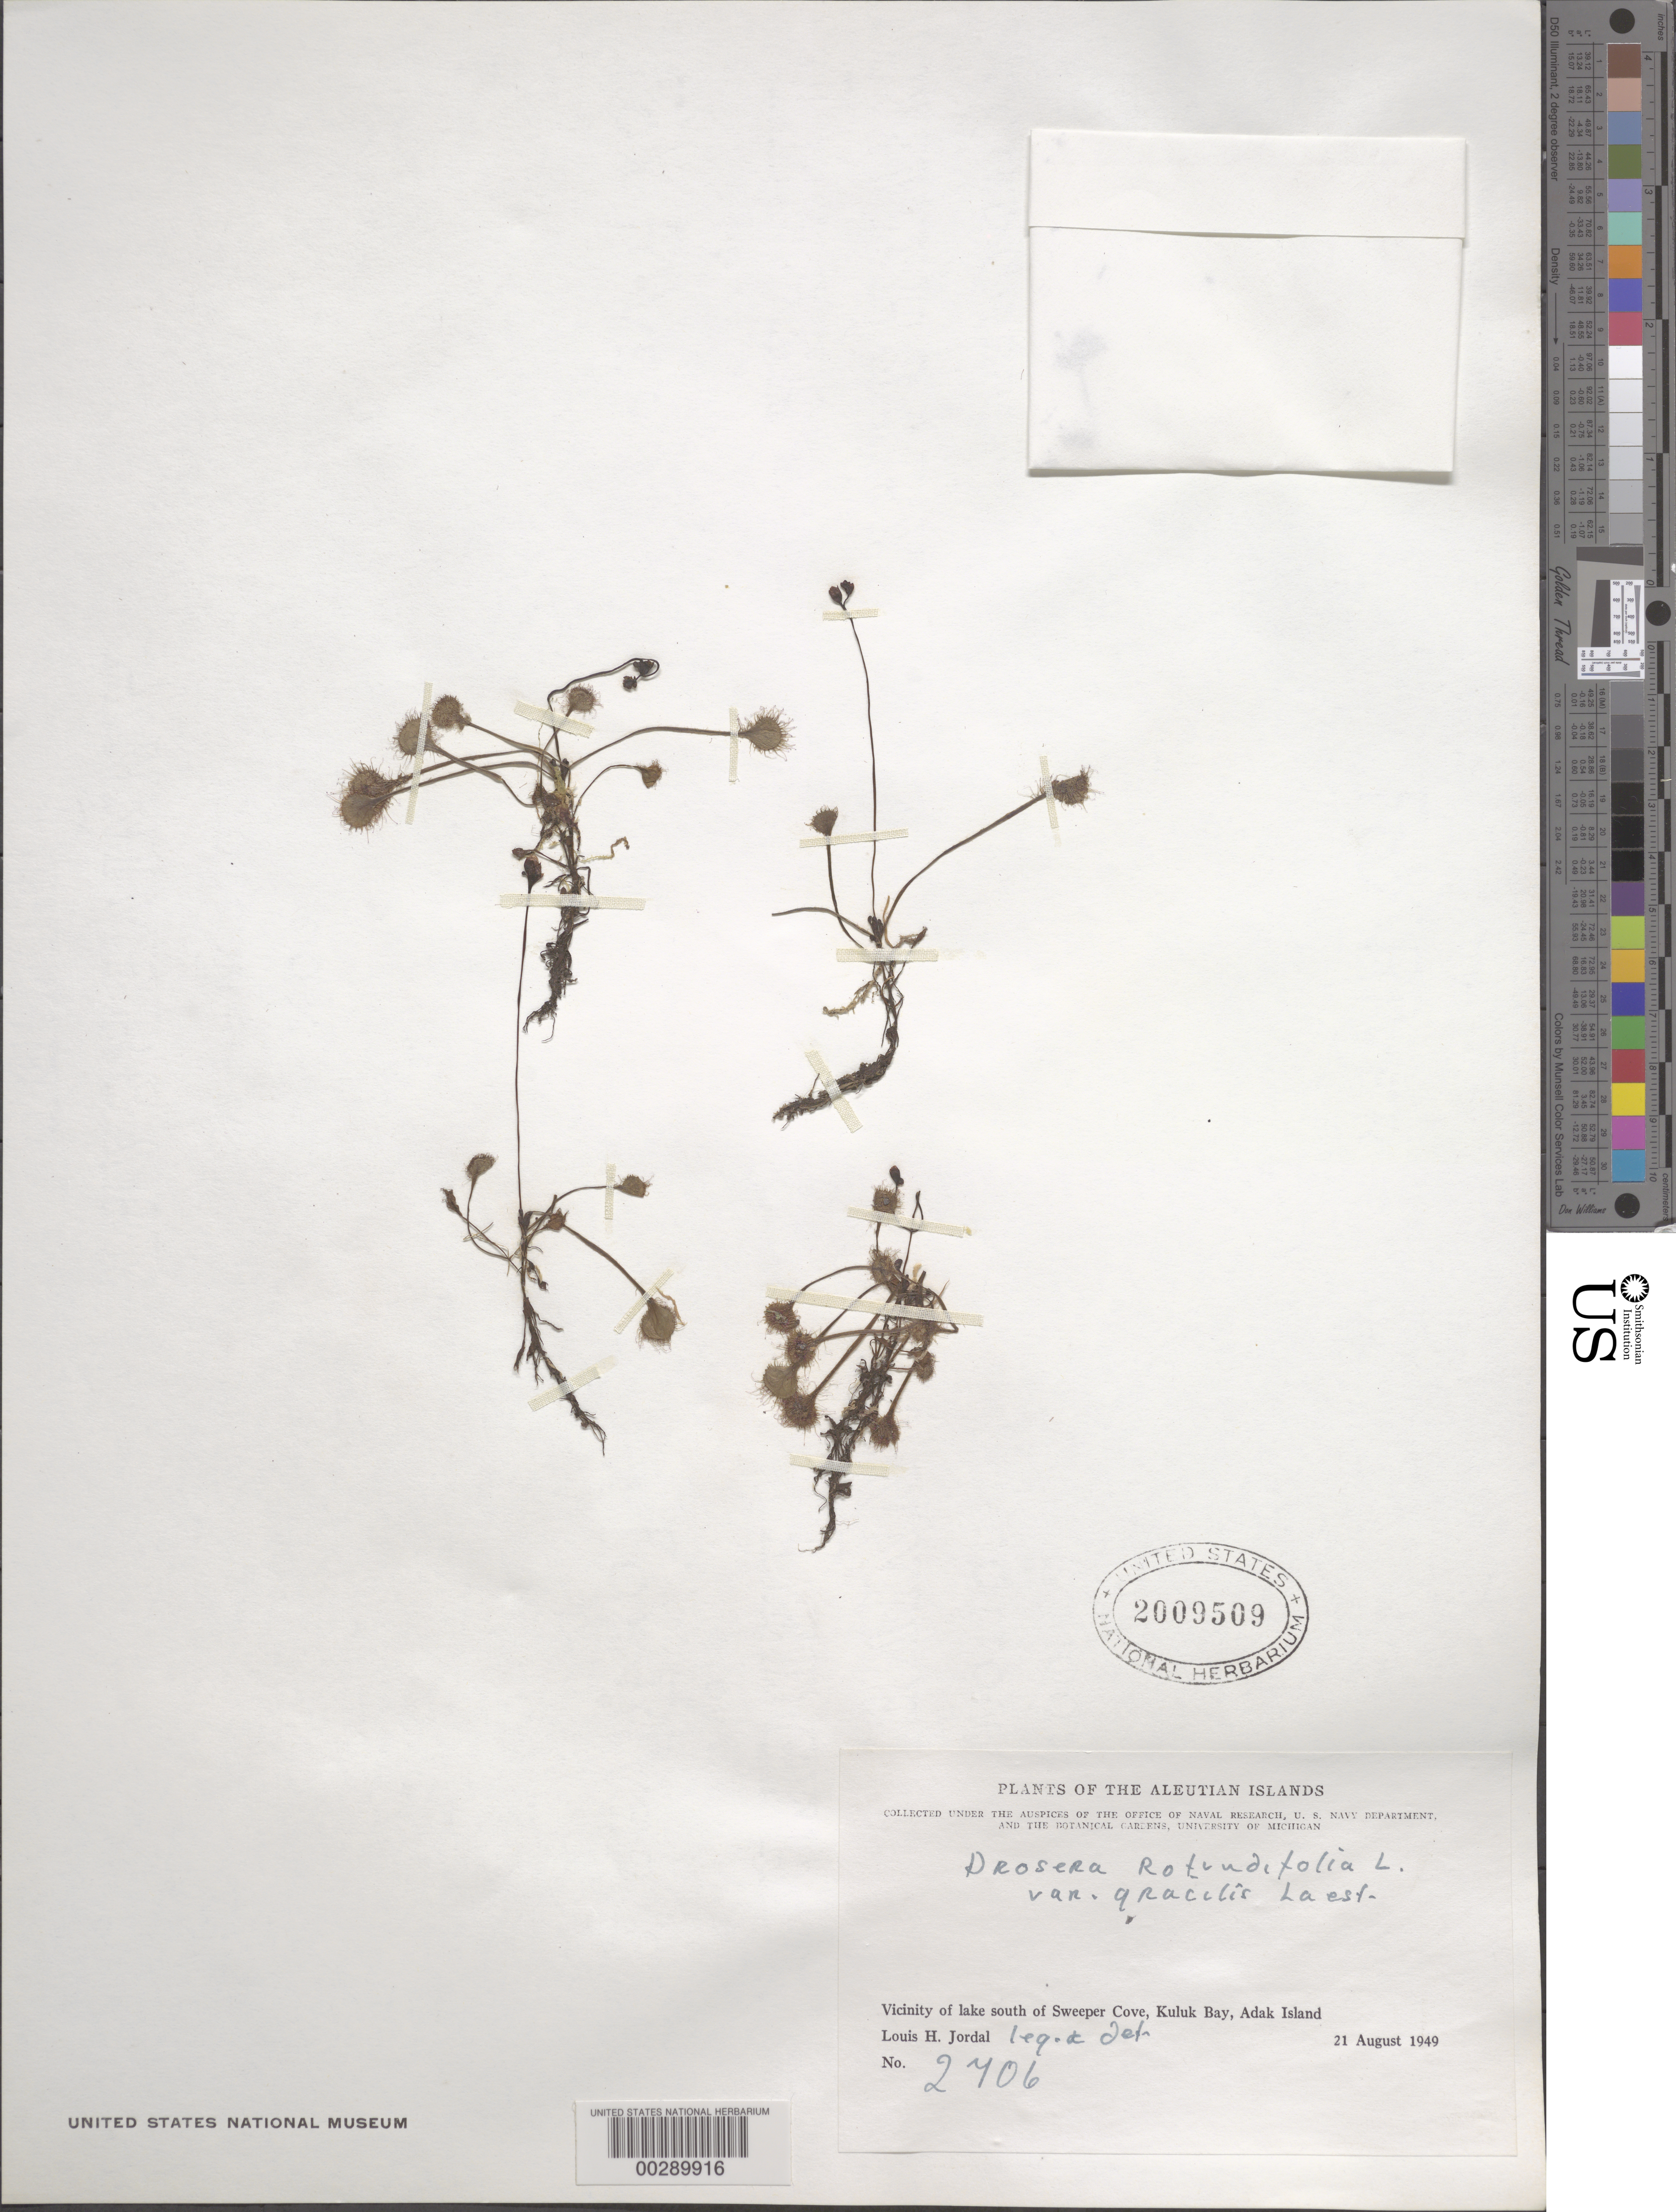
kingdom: Plantae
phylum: Tracheophyta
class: Magnoliopsida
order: Caryophyllales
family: Droseraceae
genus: Drosera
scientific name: Drosera rotundifolia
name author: L.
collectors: L. Jordal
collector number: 2706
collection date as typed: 21 Aug 1949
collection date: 1949-08-21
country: United States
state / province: Alaska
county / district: Aleutians West Census Area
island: Adak Island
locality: Adak i., kulak bay, lake s of sweeper cove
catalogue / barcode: US 2009509